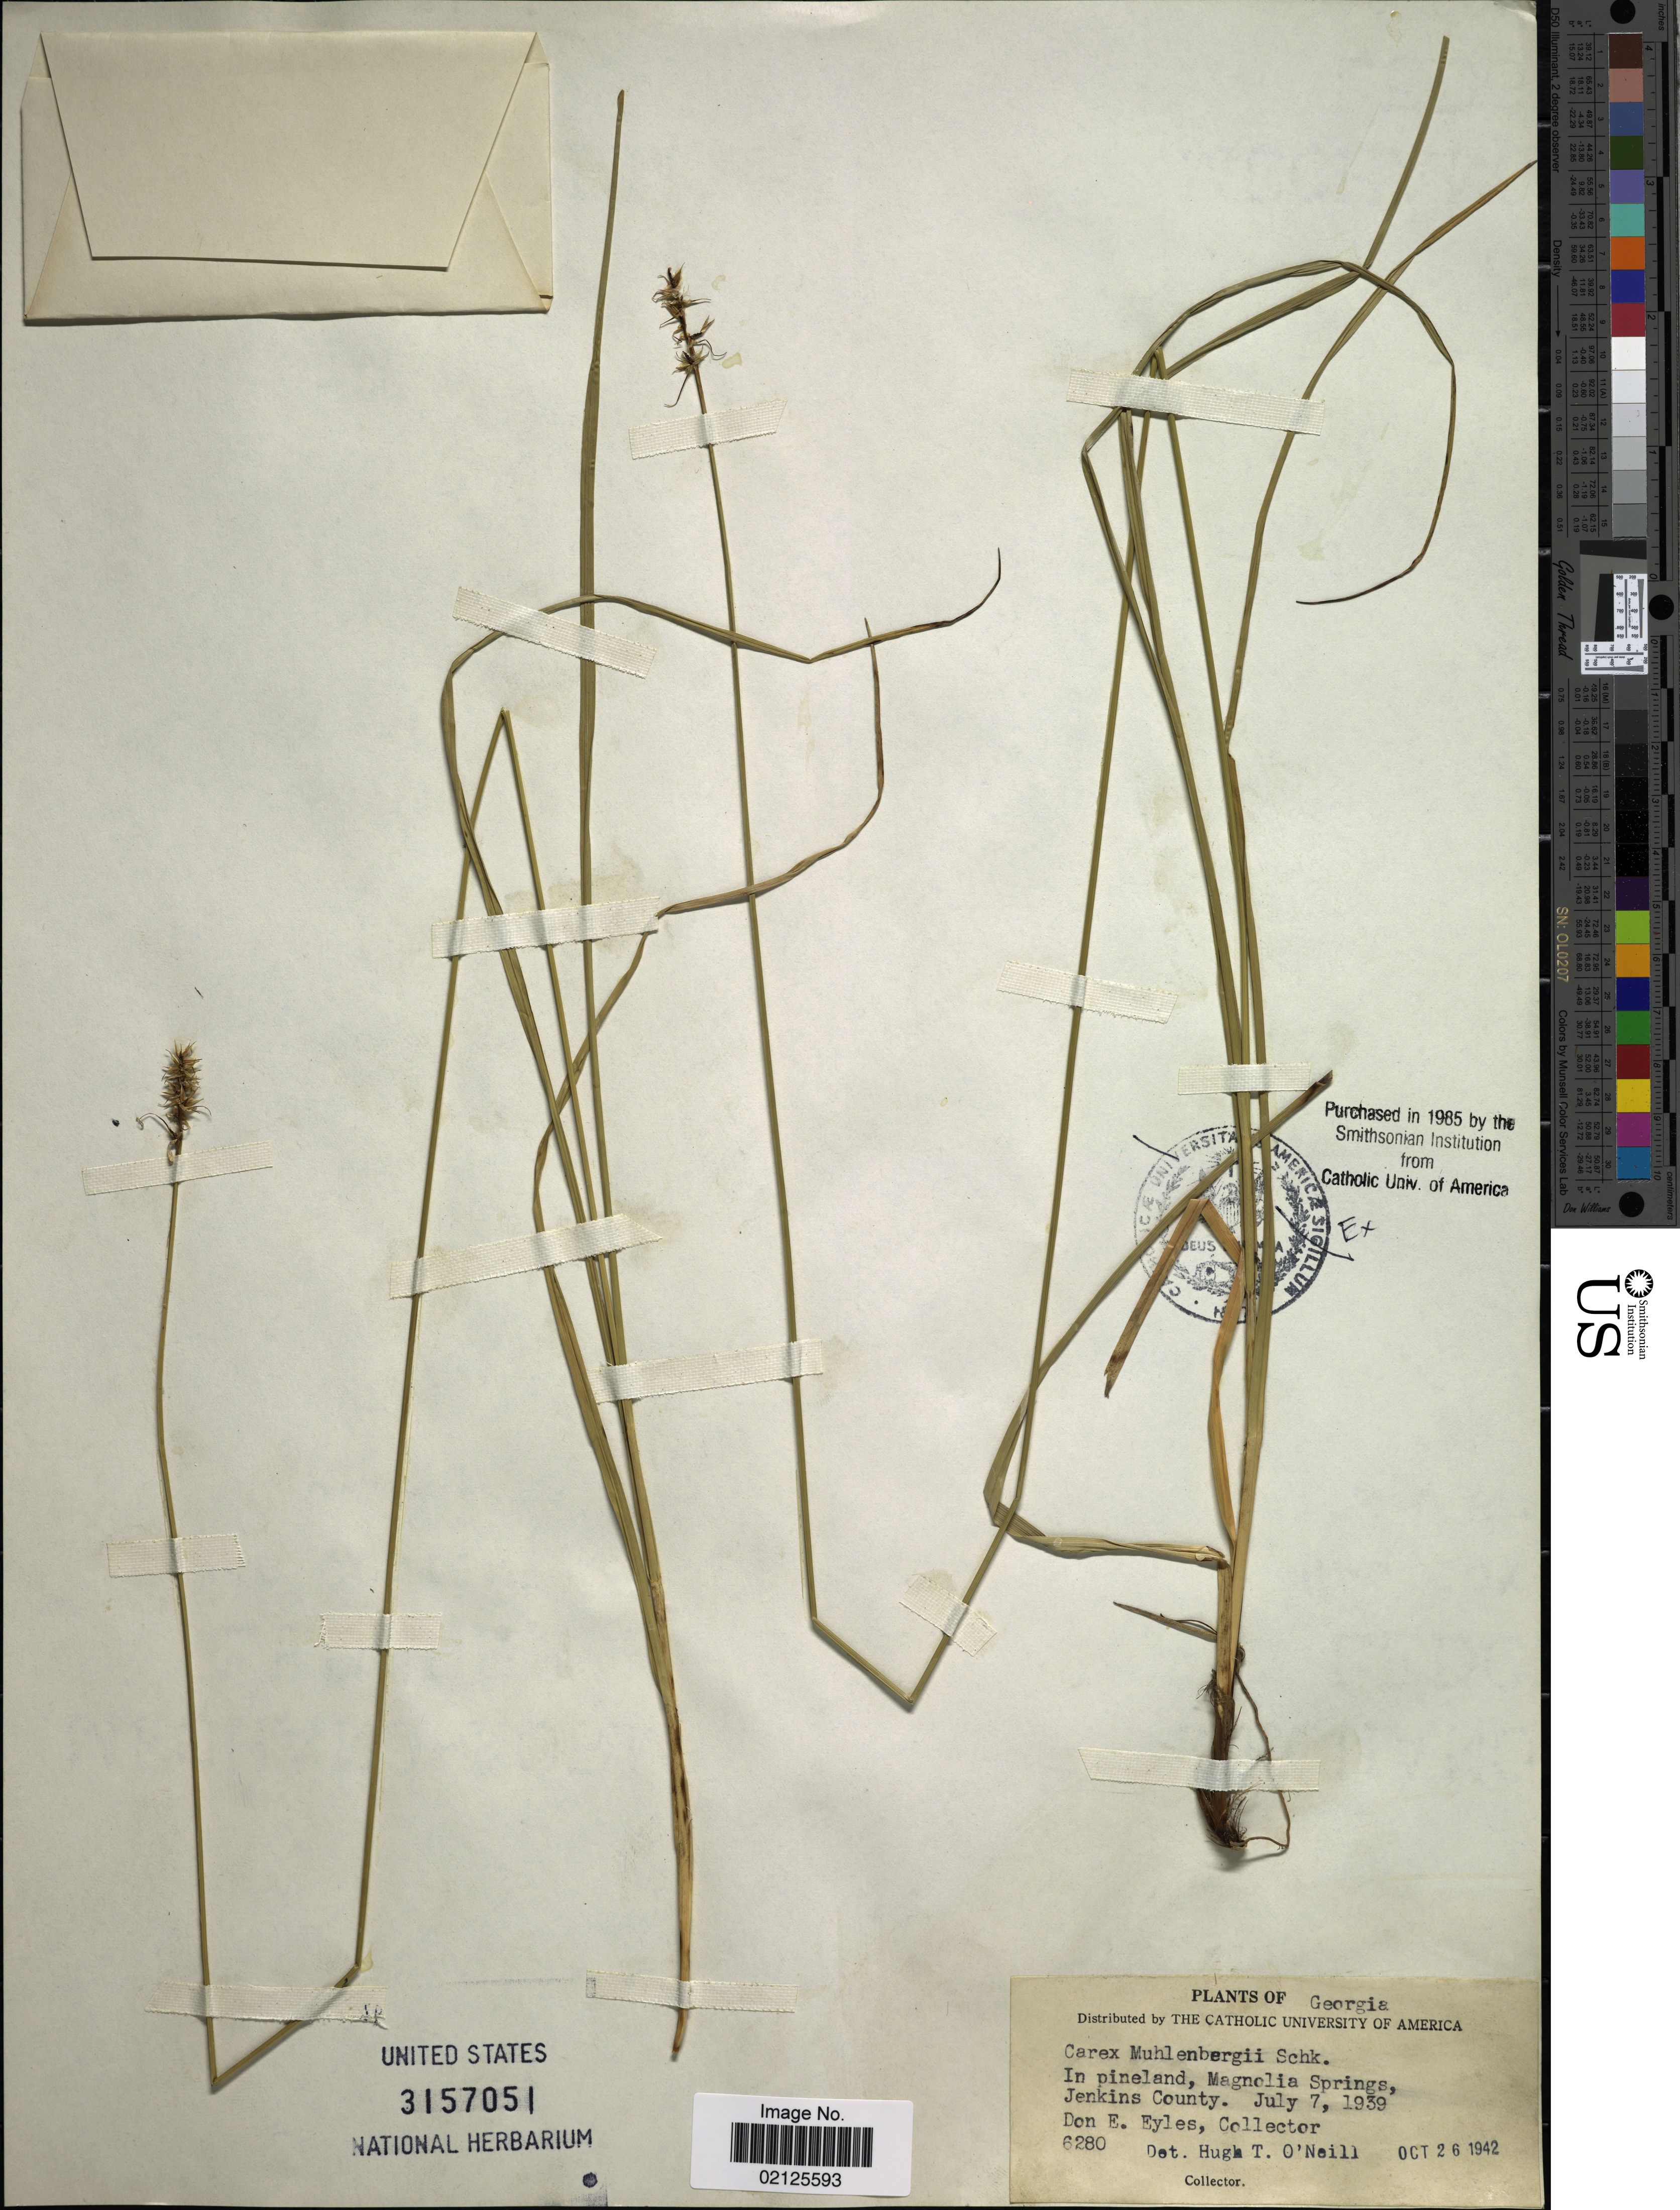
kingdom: Plantae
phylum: Tracheophyta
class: Liliopsida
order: Poales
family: Cyperaceae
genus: Carex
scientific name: Carex muehlenbergii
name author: Willd.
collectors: D. Eyles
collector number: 6280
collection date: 1939-07-07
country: United States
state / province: Georgia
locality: In pineland, Magnolia Springs, Jenkins County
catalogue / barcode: US 3157051